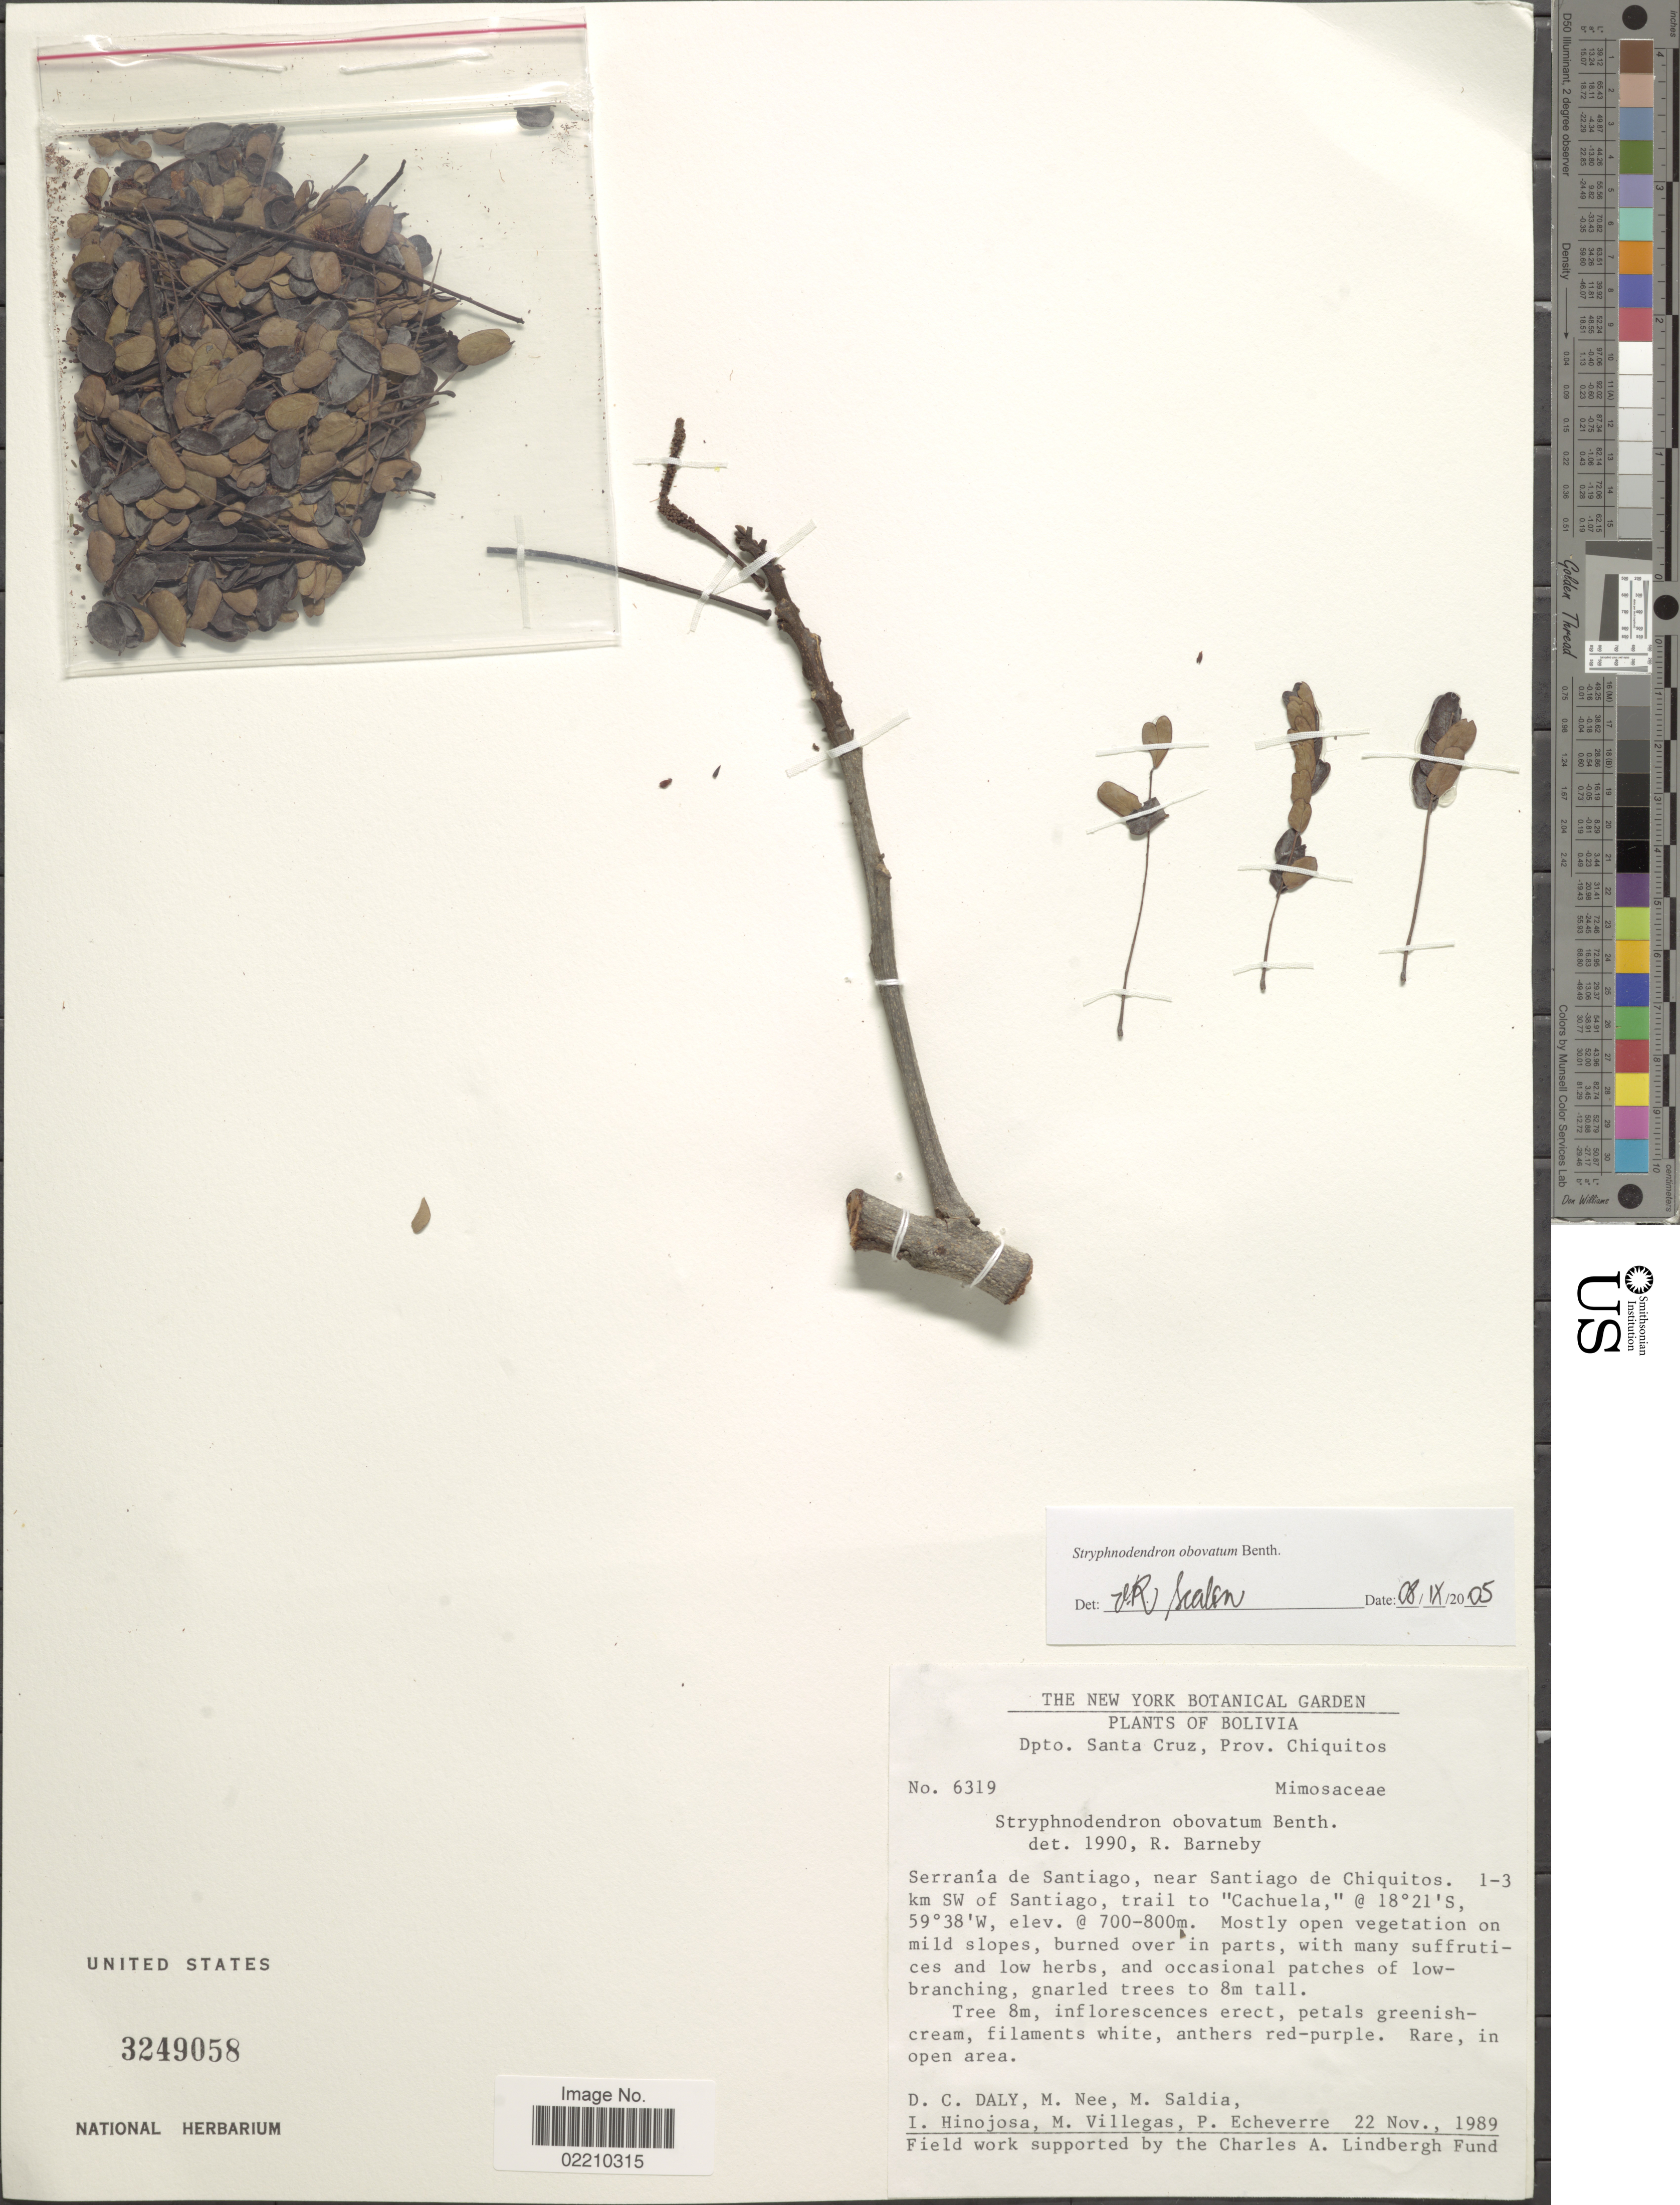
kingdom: Plantae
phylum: Tracheophyta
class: Magnoliopsida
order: Fabales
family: Fabaceae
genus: Stryphnodendron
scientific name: Stryphnodendron obovatum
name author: Benth.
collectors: D. C. Daly, M. Nee, M. Saldia, I. Hinojosa & et al.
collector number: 6319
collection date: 1989-11-22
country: Bolivia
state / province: Santa Cruz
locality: Dpto Santa Cruz, Prov. Chiquitos, Serranía de Santiago, near Santiago de Chiquitos. 1-3 km SW of Santiago, trail to 'Cachuela'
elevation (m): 700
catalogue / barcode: US 3249058